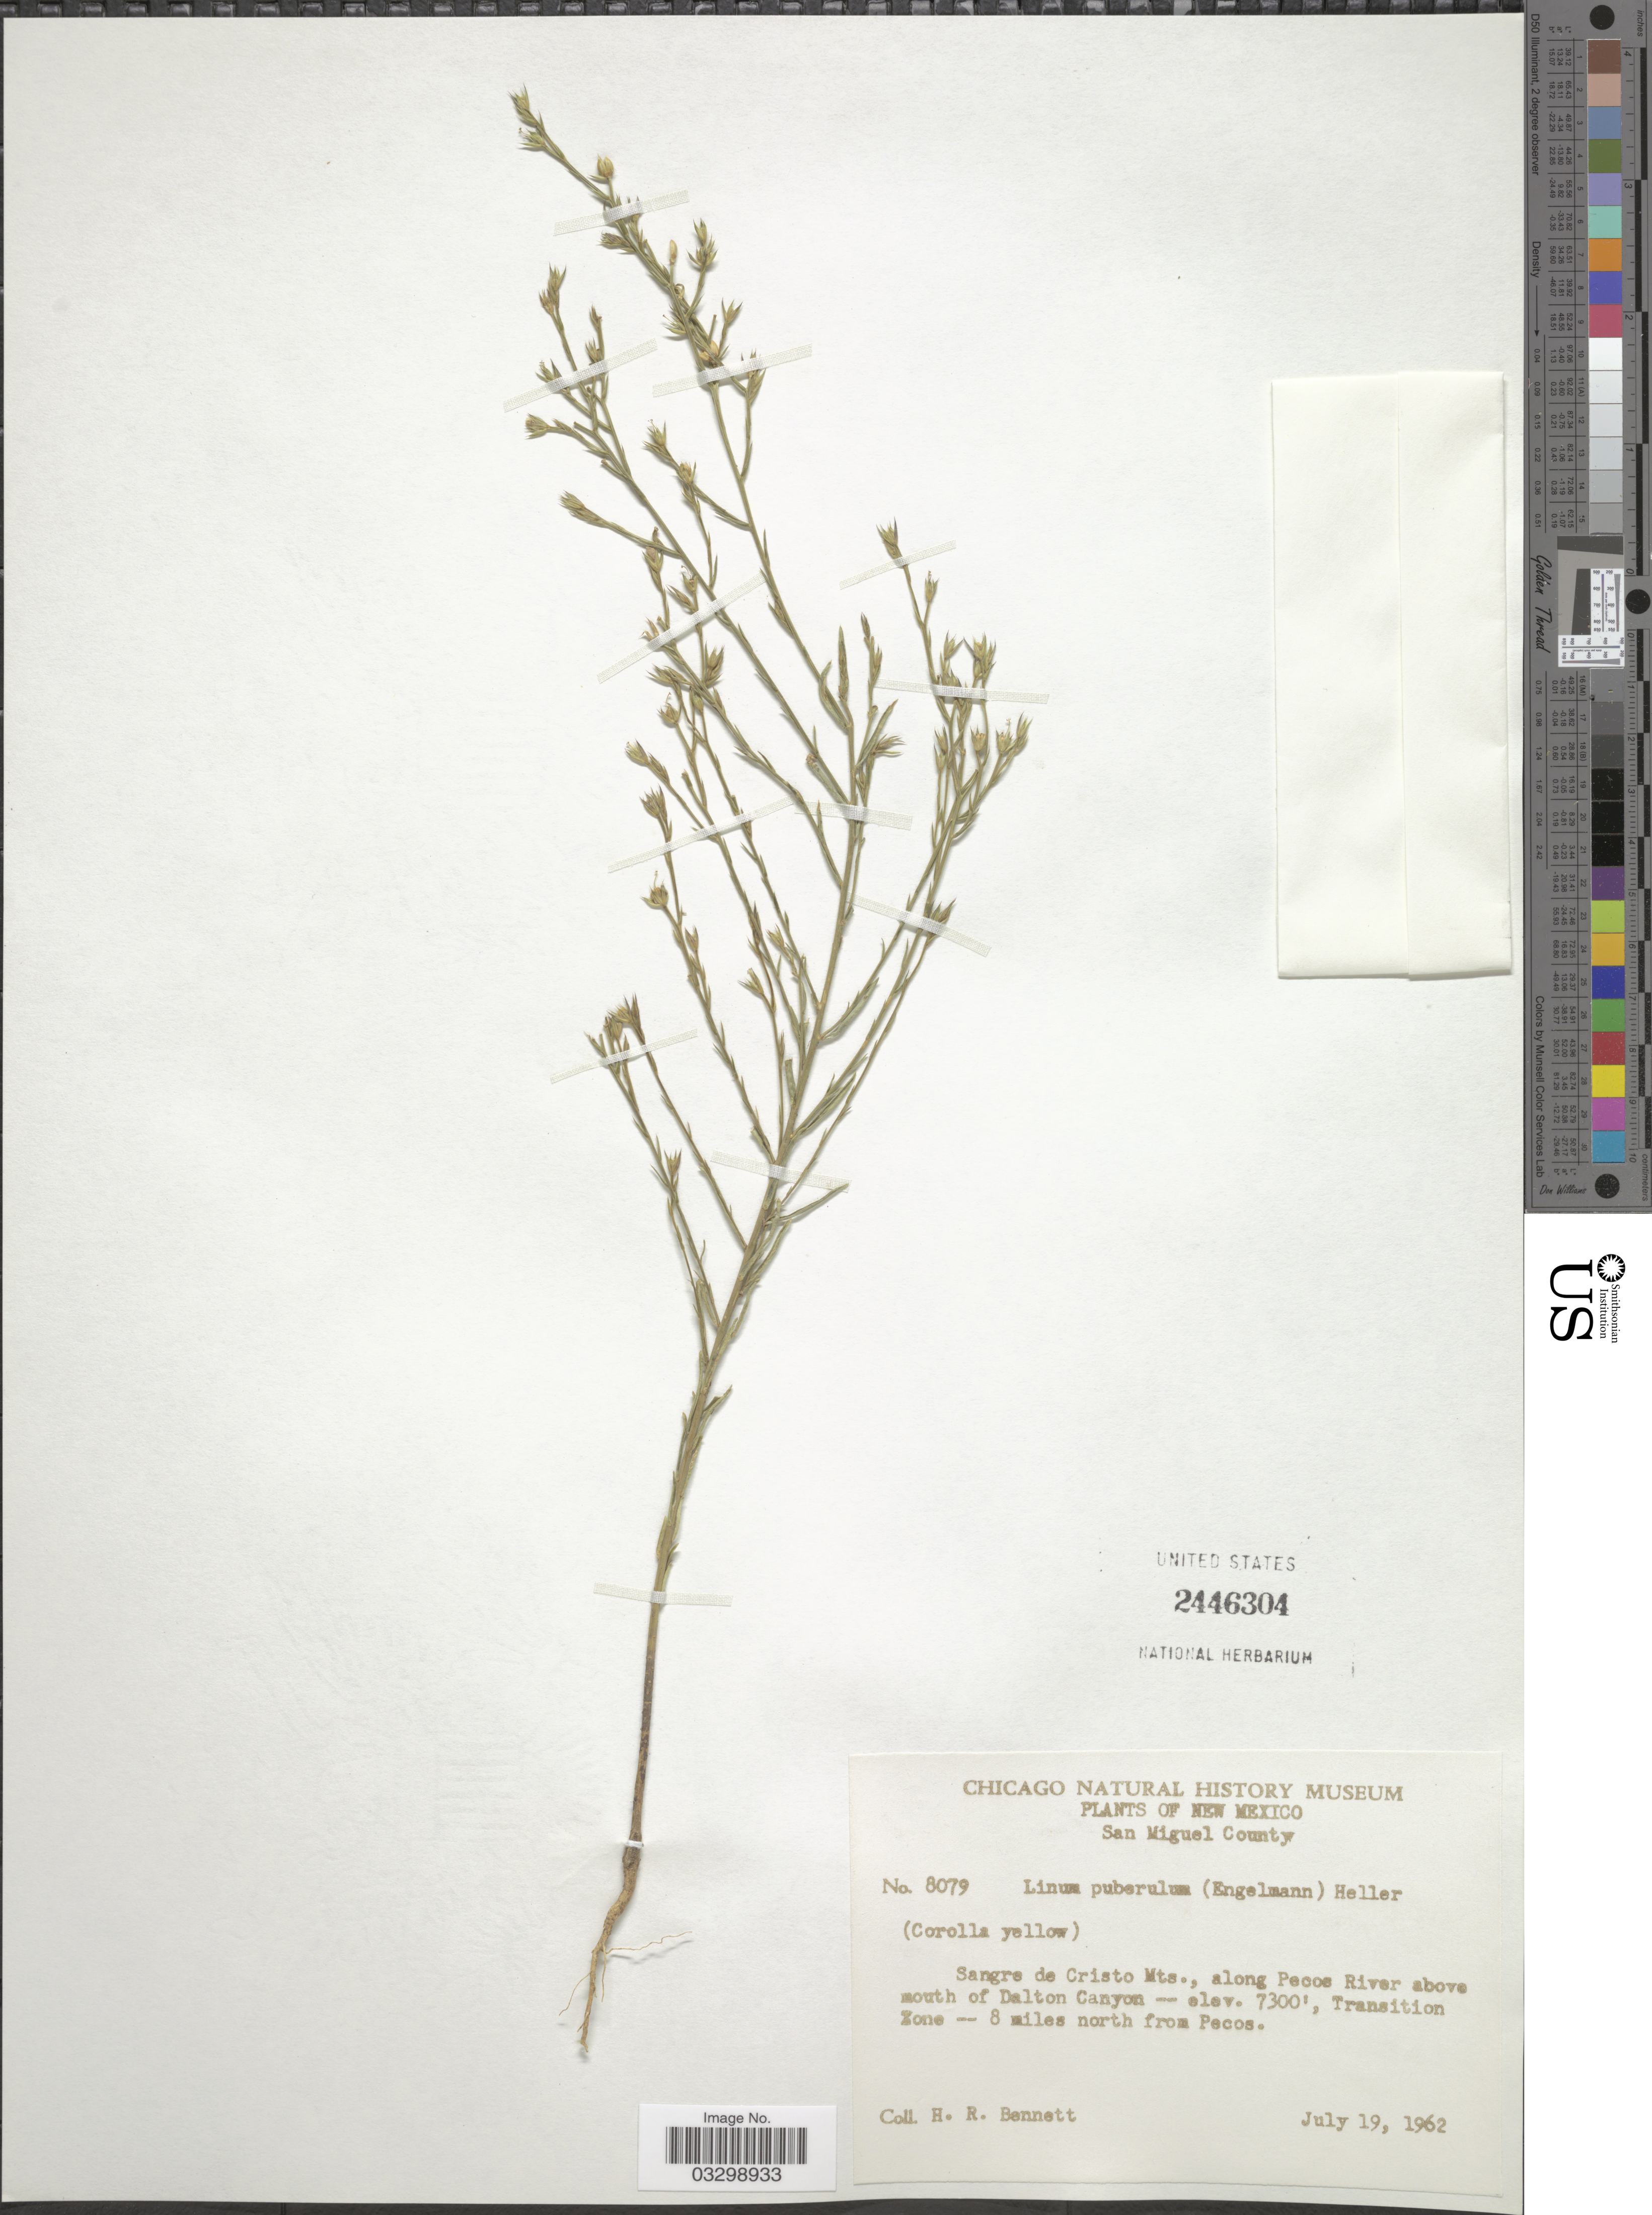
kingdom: Plantae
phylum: Tracheophyta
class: Magnoliopsida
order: Malpighiales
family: Linaceae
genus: Linum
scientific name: Linum puberulum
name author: (Engelm.) A. Heller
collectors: H. R. Bennett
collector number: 8079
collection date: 1962-07-19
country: United States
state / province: New Mexico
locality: San Miguel County, Sangre de Cristo Mts., along Pecos River above mouth of Dalton Canyon, Transition Zone - 8 miles north from Pecos.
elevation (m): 2225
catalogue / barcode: US 2446304